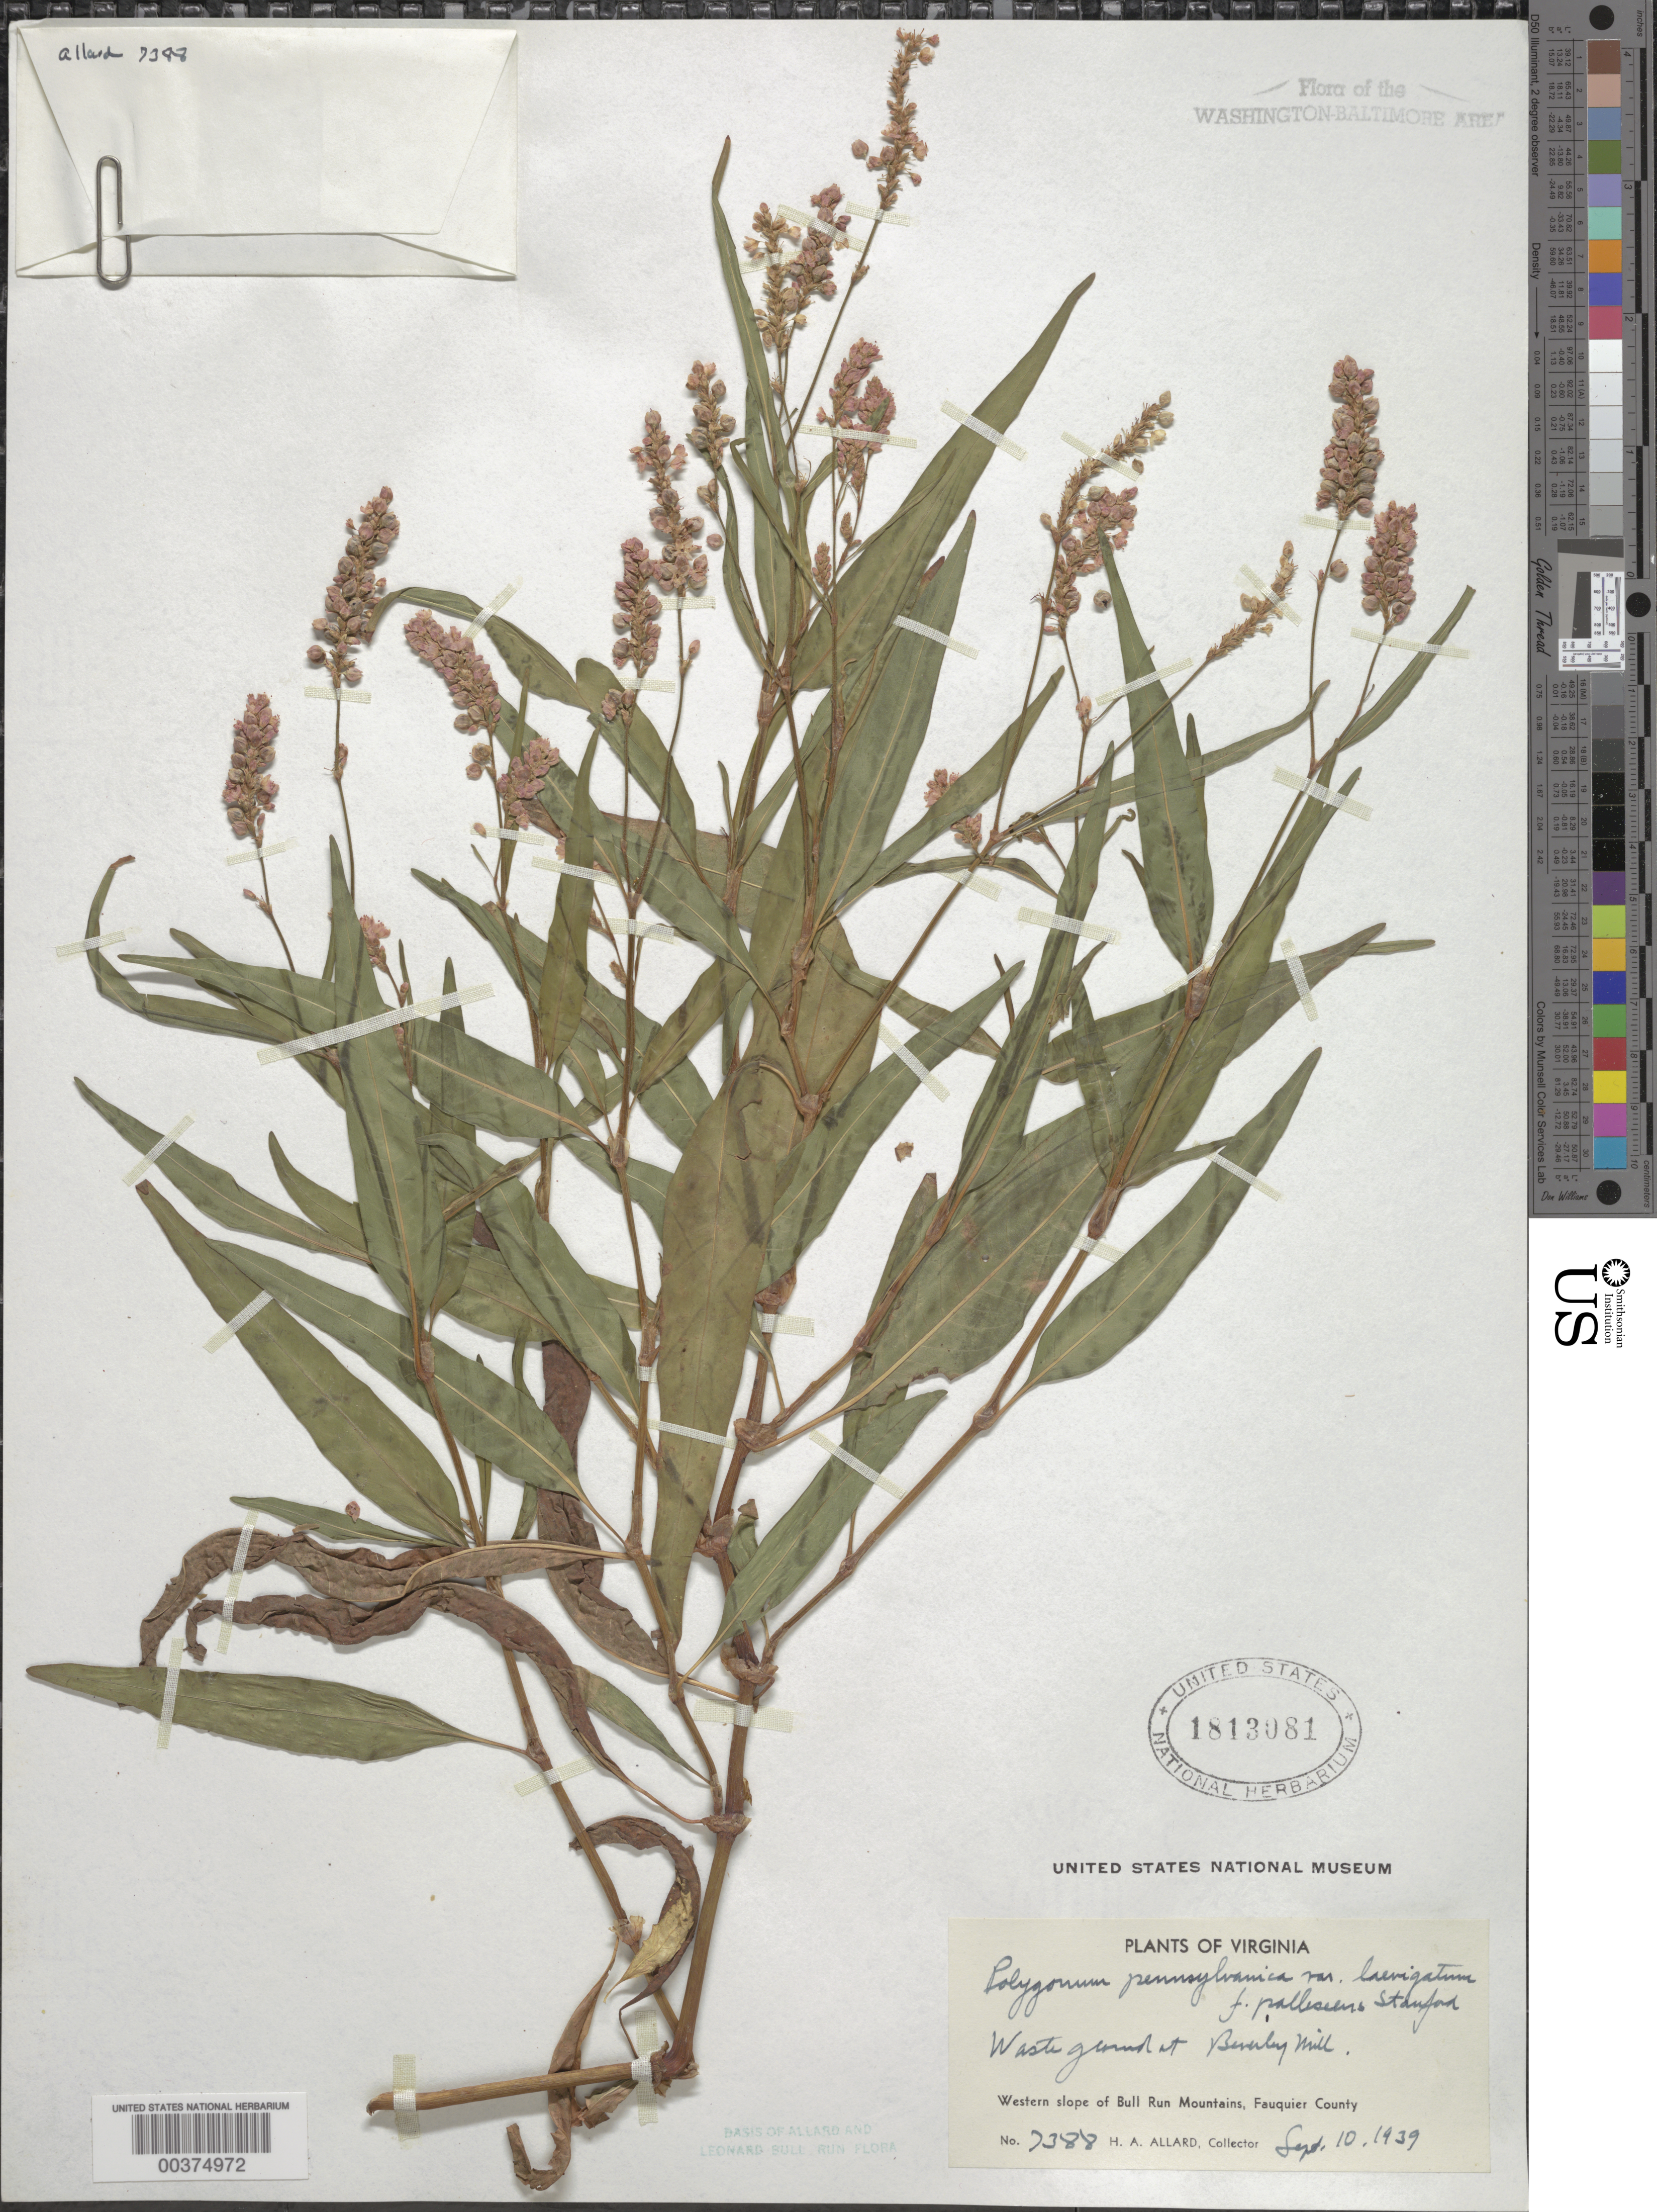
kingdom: Plantae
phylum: Tracheophyta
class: Magnoliopsida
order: Caryophyllales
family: Polygonaceae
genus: Persicaria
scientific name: Persicaria pensylvanica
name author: (L.) M. Gómez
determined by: Atha, D. E.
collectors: H. A. Allard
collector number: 7388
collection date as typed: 10 Sep 1939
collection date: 1939-09-10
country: United States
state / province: Virginia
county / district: Fauquier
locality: Beverley Mill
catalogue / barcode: US 1813081